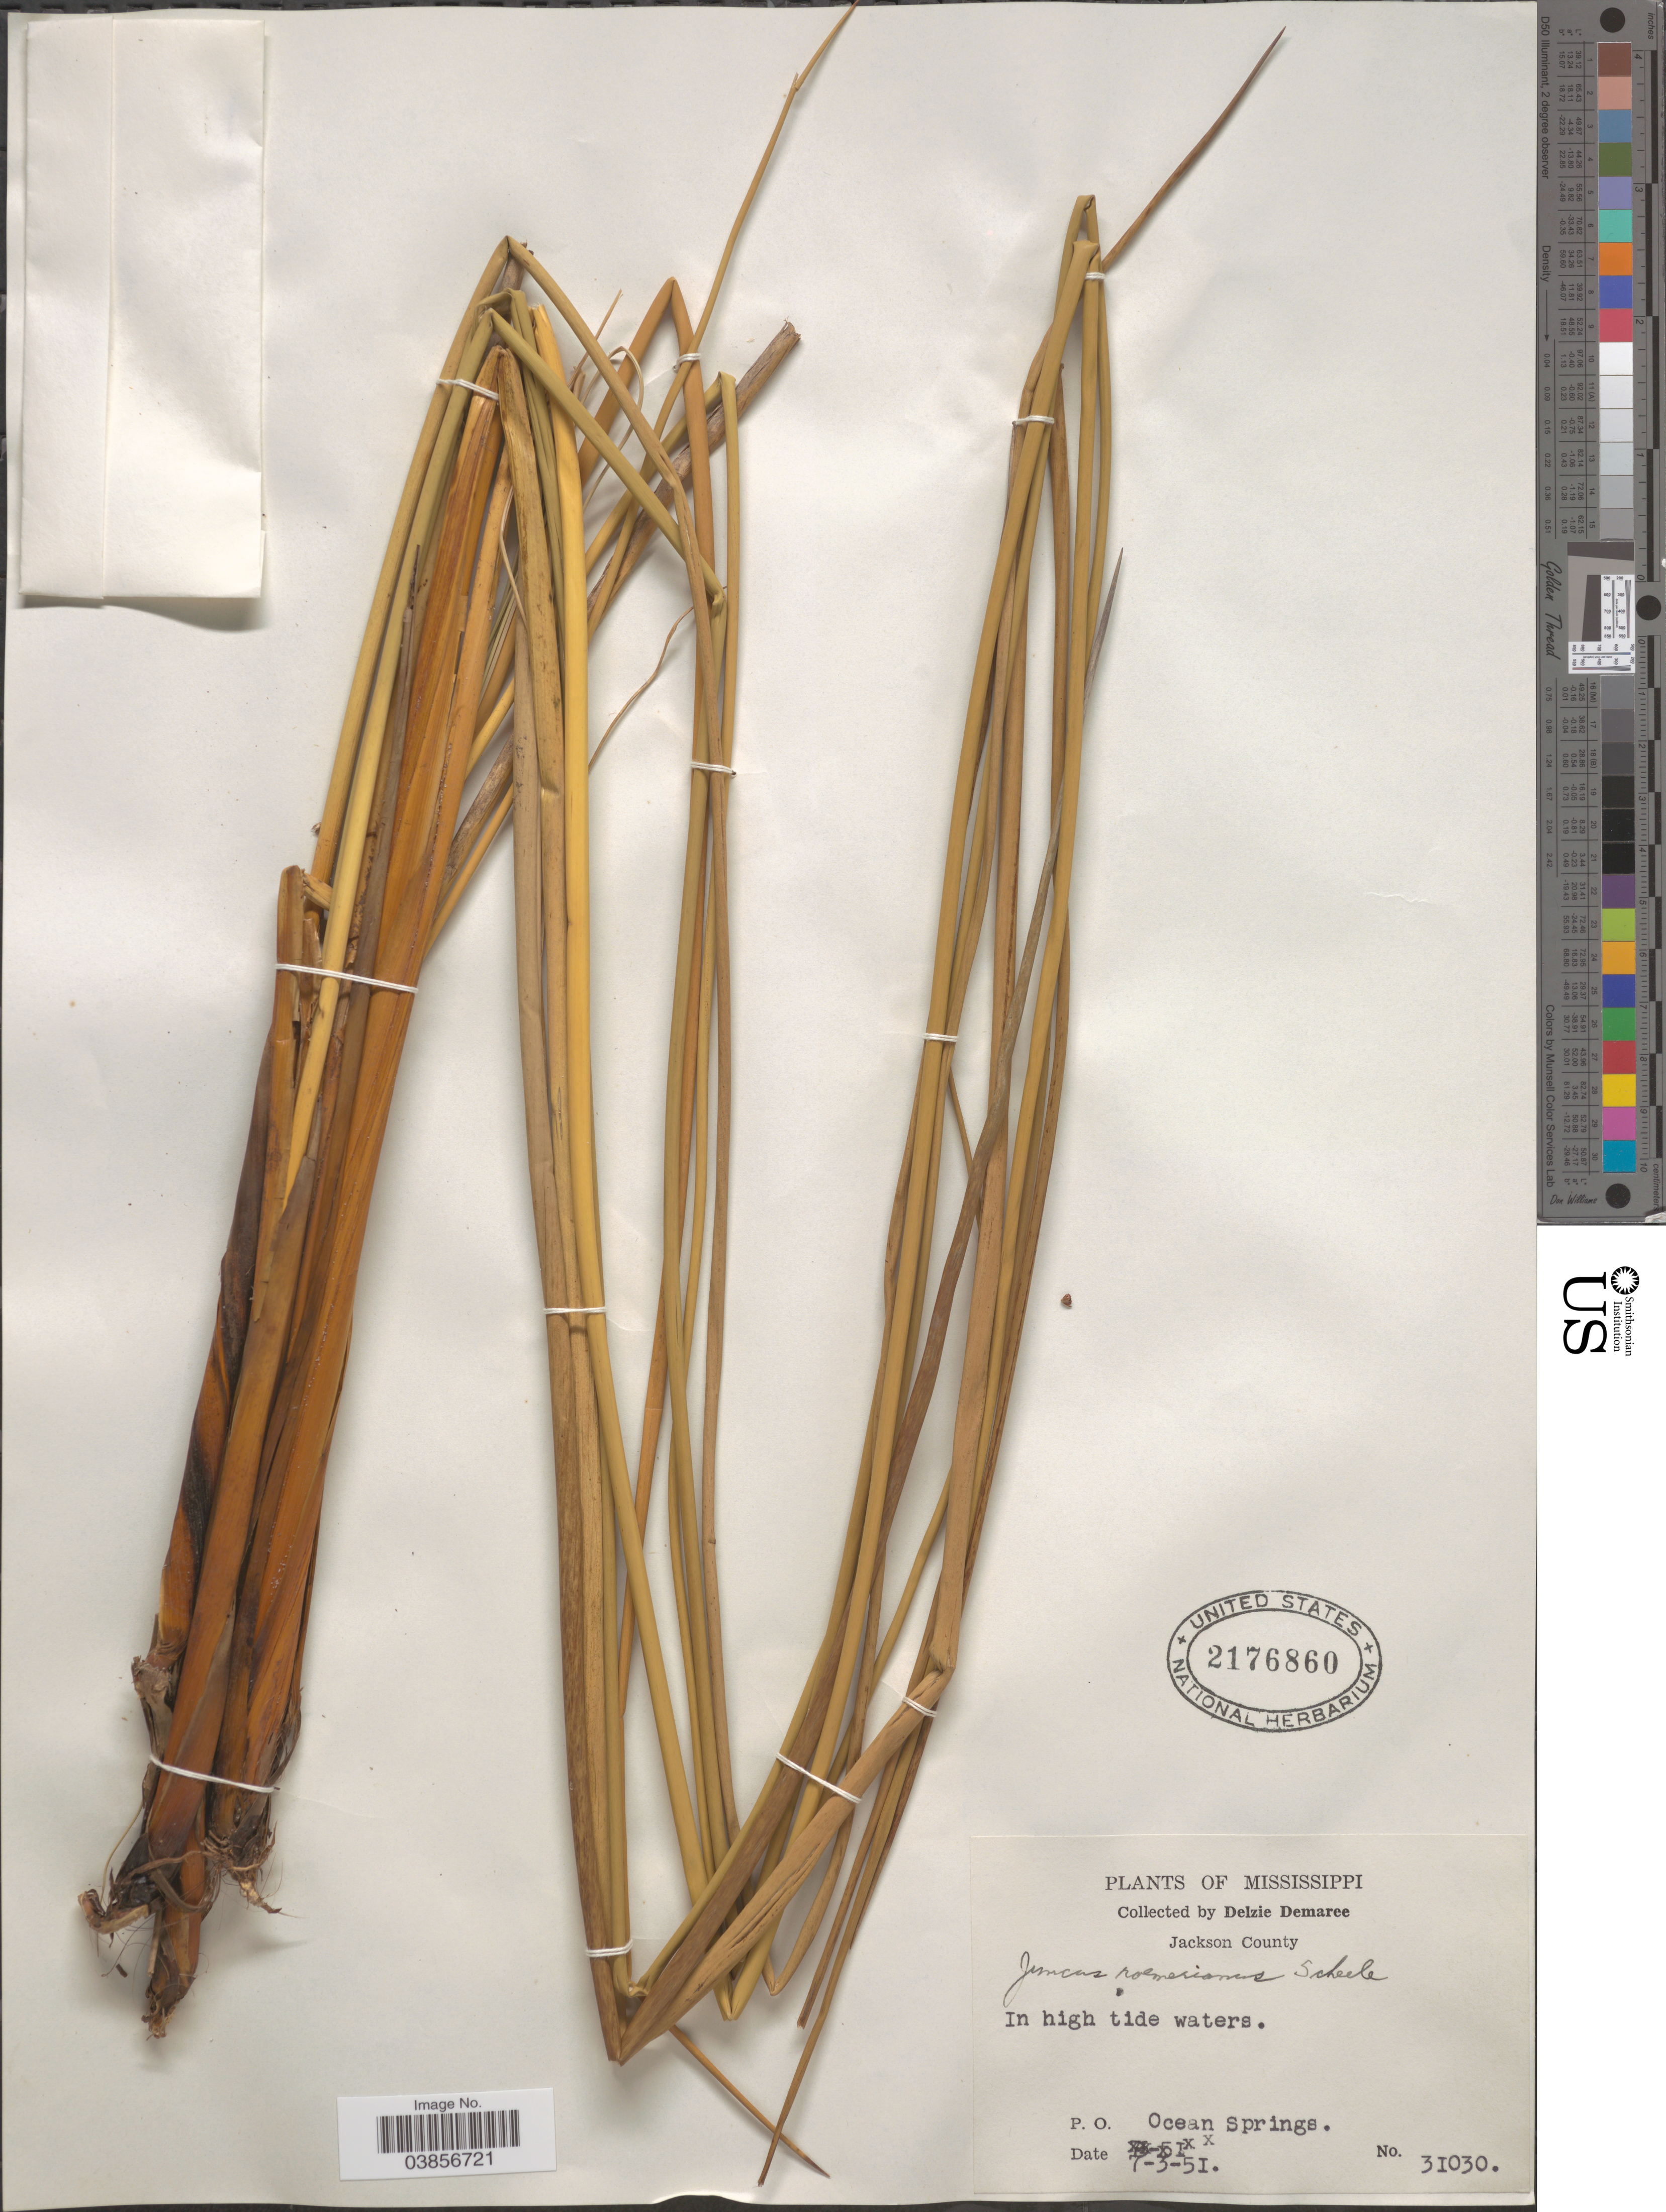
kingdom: Plantae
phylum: Tracheophyta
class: Liliopsida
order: Poales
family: Juncaceae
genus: Juncus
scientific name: Juncus roemerianus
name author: Scheele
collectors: D. Demaree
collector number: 31030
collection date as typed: Transcribed d/m/y: 3/7/51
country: United States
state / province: Mississippi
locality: Jackson County. P. O. Ocean Springs.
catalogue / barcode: US 2176860